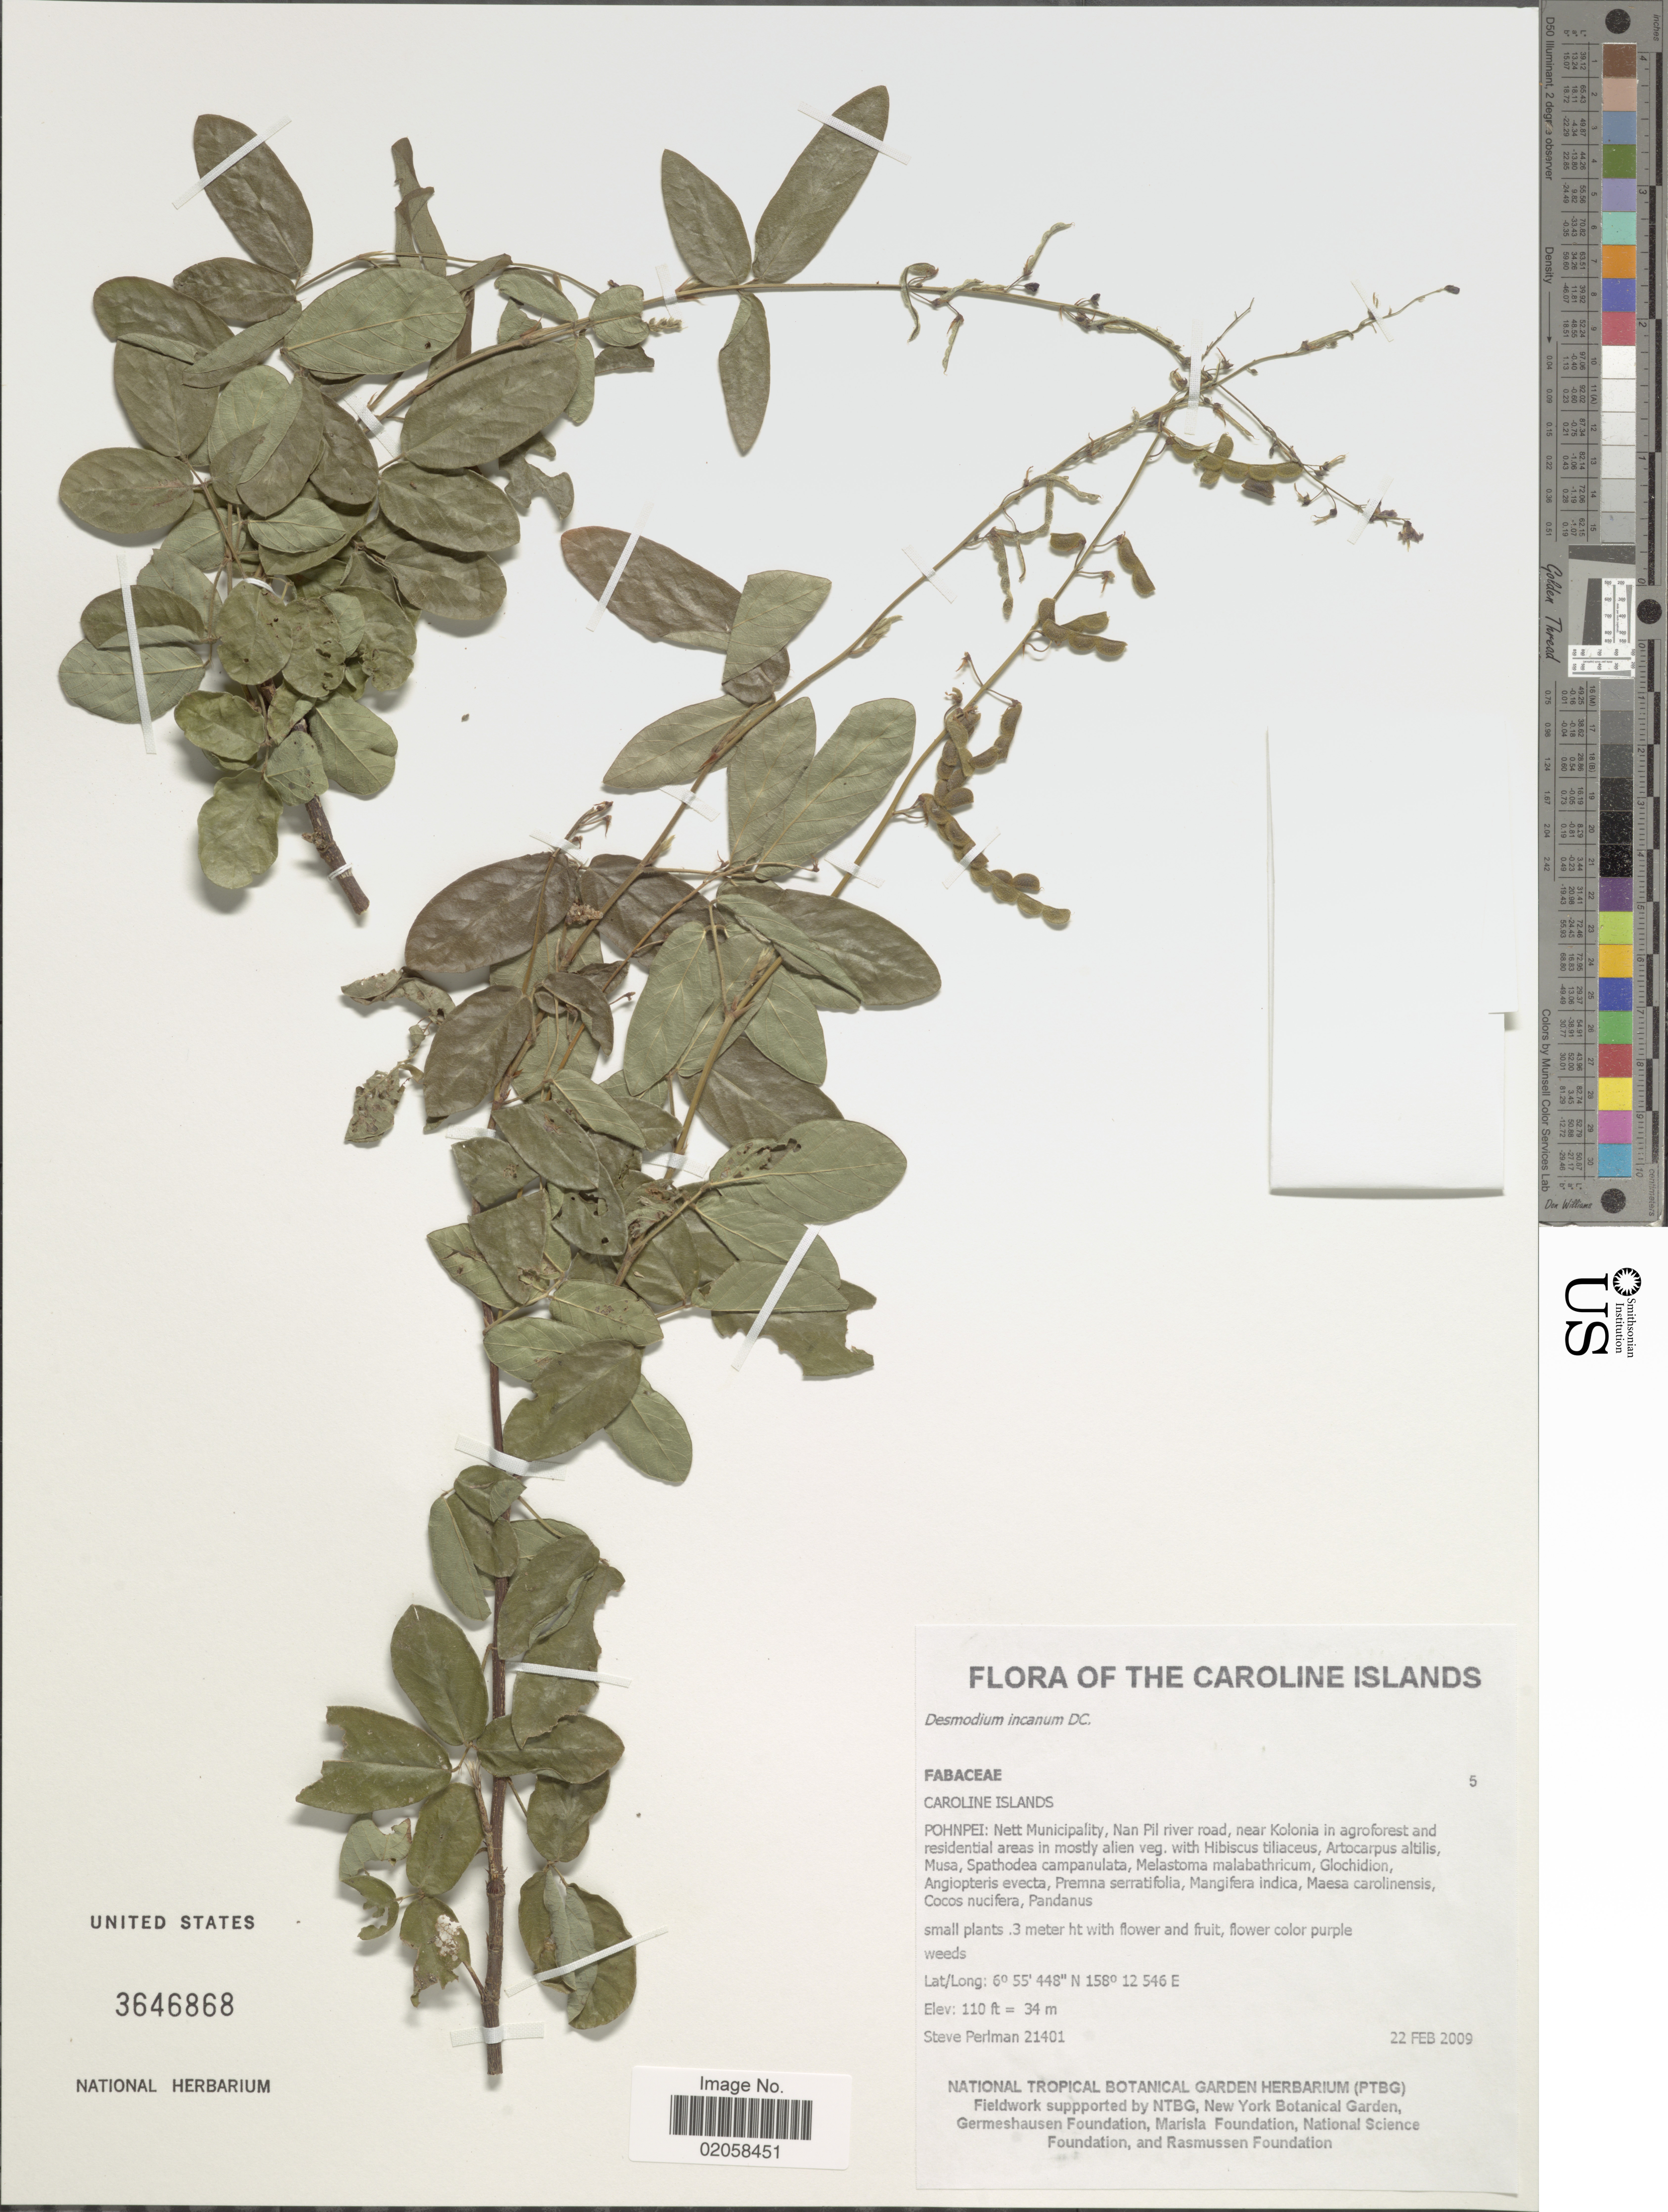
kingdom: Plantae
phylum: Tracheophyta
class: Magnoliopsida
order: Fabales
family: Fabaceae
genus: Desmodium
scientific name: Desmodium incanum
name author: (Sw.) DC.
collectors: S. Perlman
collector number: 21401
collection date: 2009-02-22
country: Micronesia, Federated States of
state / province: Pohnpei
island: Pohnpei [Ponape]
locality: Caroline Islands, Nett Municipality, Nan Pil river road, near kolonia in agrofest and residential areas mostly alien veg.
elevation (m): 34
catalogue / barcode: US 3646868